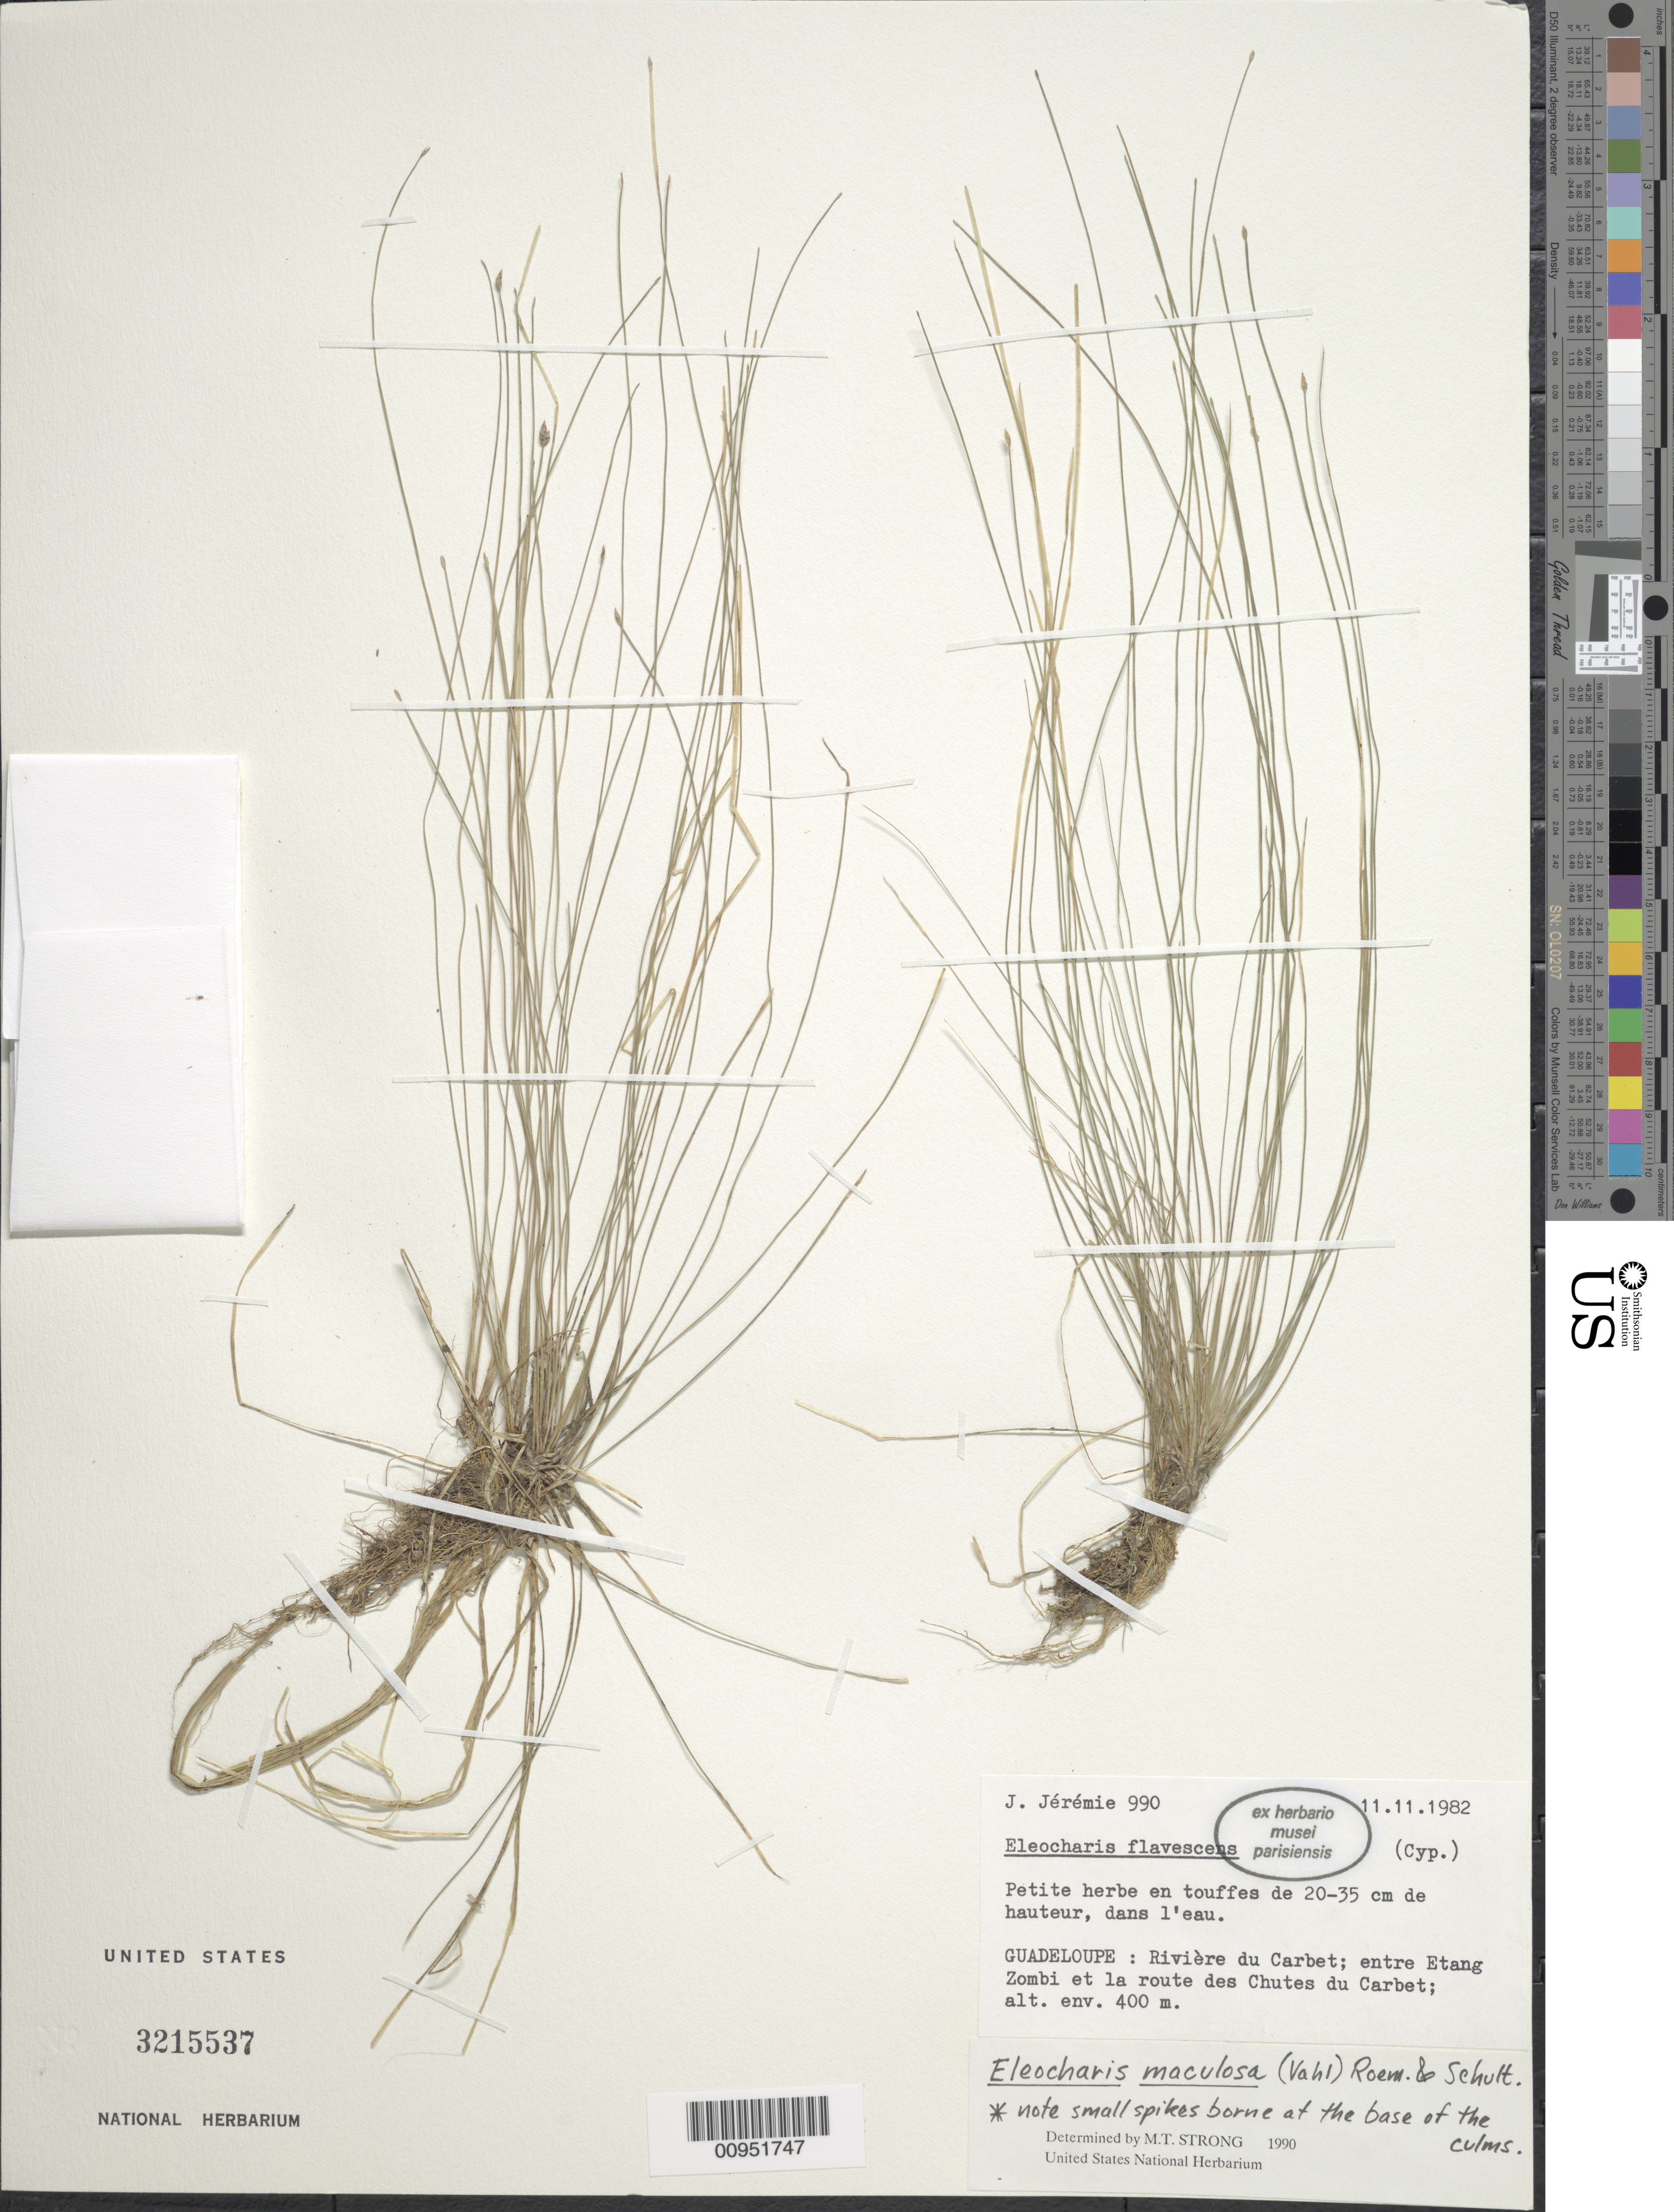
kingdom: Plantae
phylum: Tracheophyta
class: Liliopsida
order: Poales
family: Cyperaceae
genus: Eleocharis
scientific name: Eleocharis maculosa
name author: (Vahl) Roem. & Schult.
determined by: Strong, M. T., (US), Smithsonian Institution - National Museum of Natural History (UNITED STATES)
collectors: J. Jérémie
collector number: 990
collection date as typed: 11 Nov 1982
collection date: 1982-11-11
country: Guadeloupe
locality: Rivière du Carbet, entre Etang Zombi et la route des Chutes du Carbet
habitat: Dans l'eau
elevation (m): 400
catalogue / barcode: US 3215537